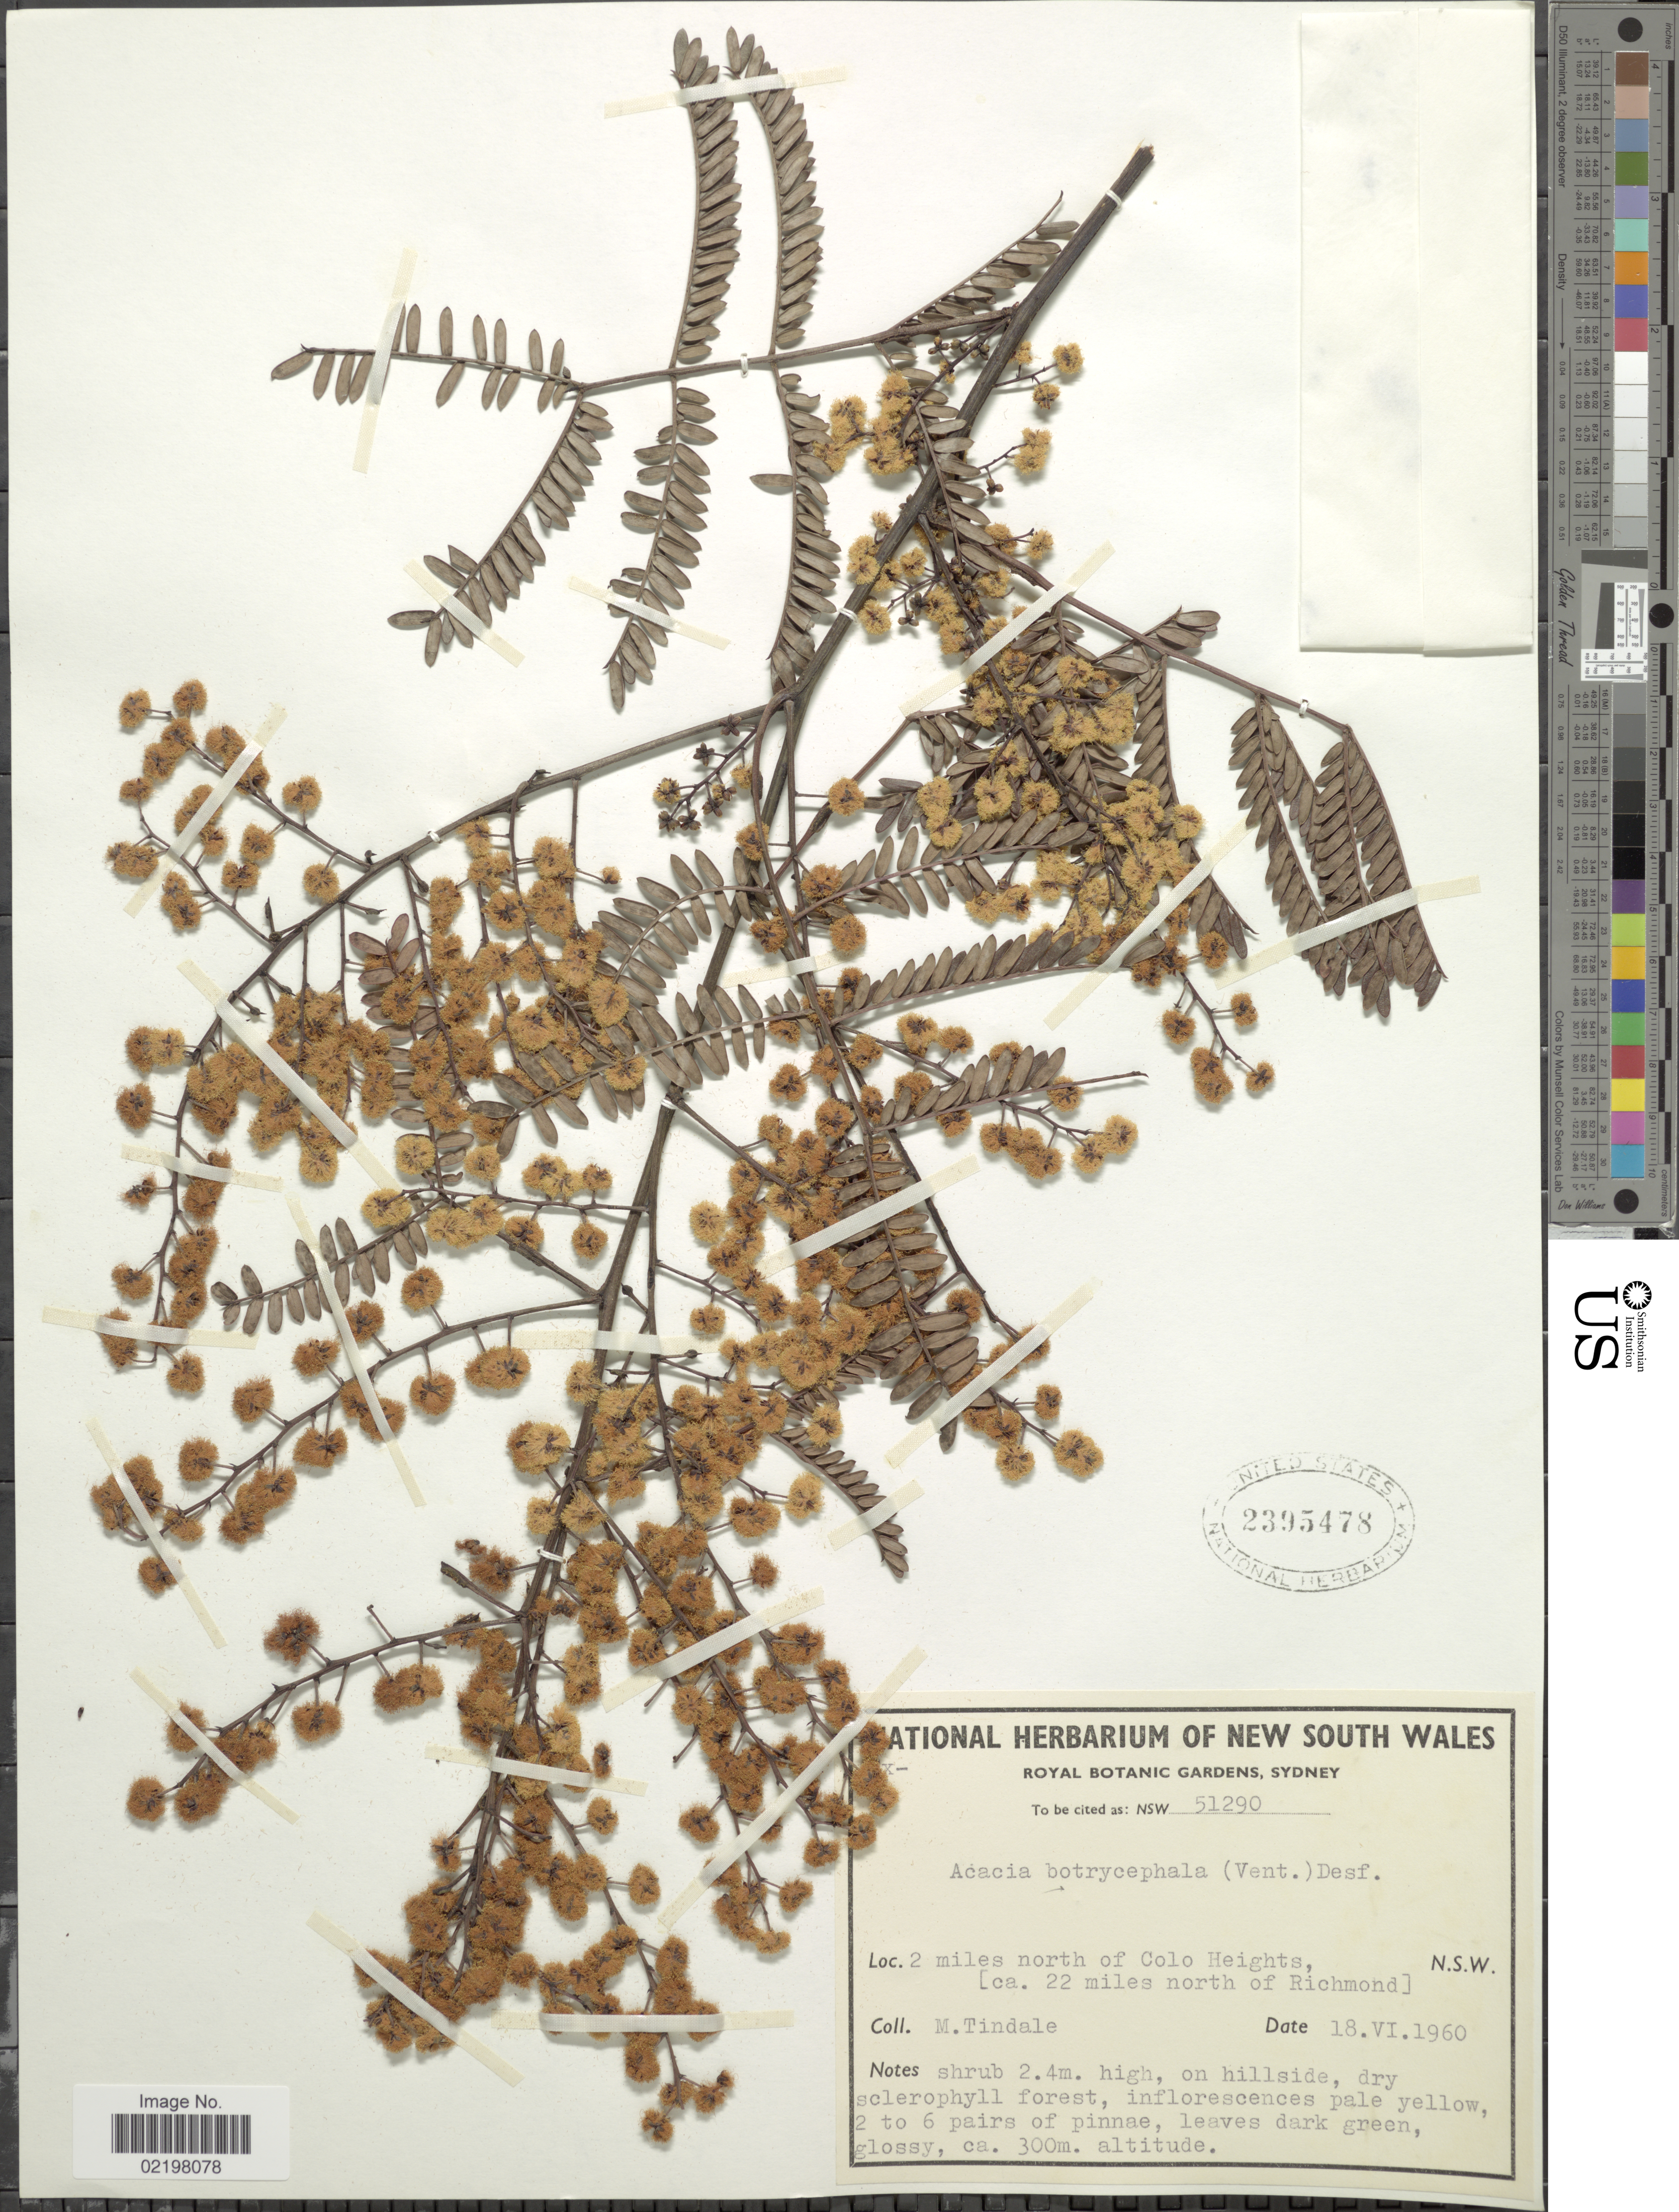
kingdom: Plantae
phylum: Tracheophyta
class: Magnoliopsida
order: Fabales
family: Fabaceae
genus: Acacia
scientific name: Acacia botryocephala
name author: (Vent.) Desf.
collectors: M. D. Tindale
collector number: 51290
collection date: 1960-06-18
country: Australia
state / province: New South Wales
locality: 2 miles north of Colo Heights, (22 miles north of Richmond) N.S.W.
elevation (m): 300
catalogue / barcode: US 2395478